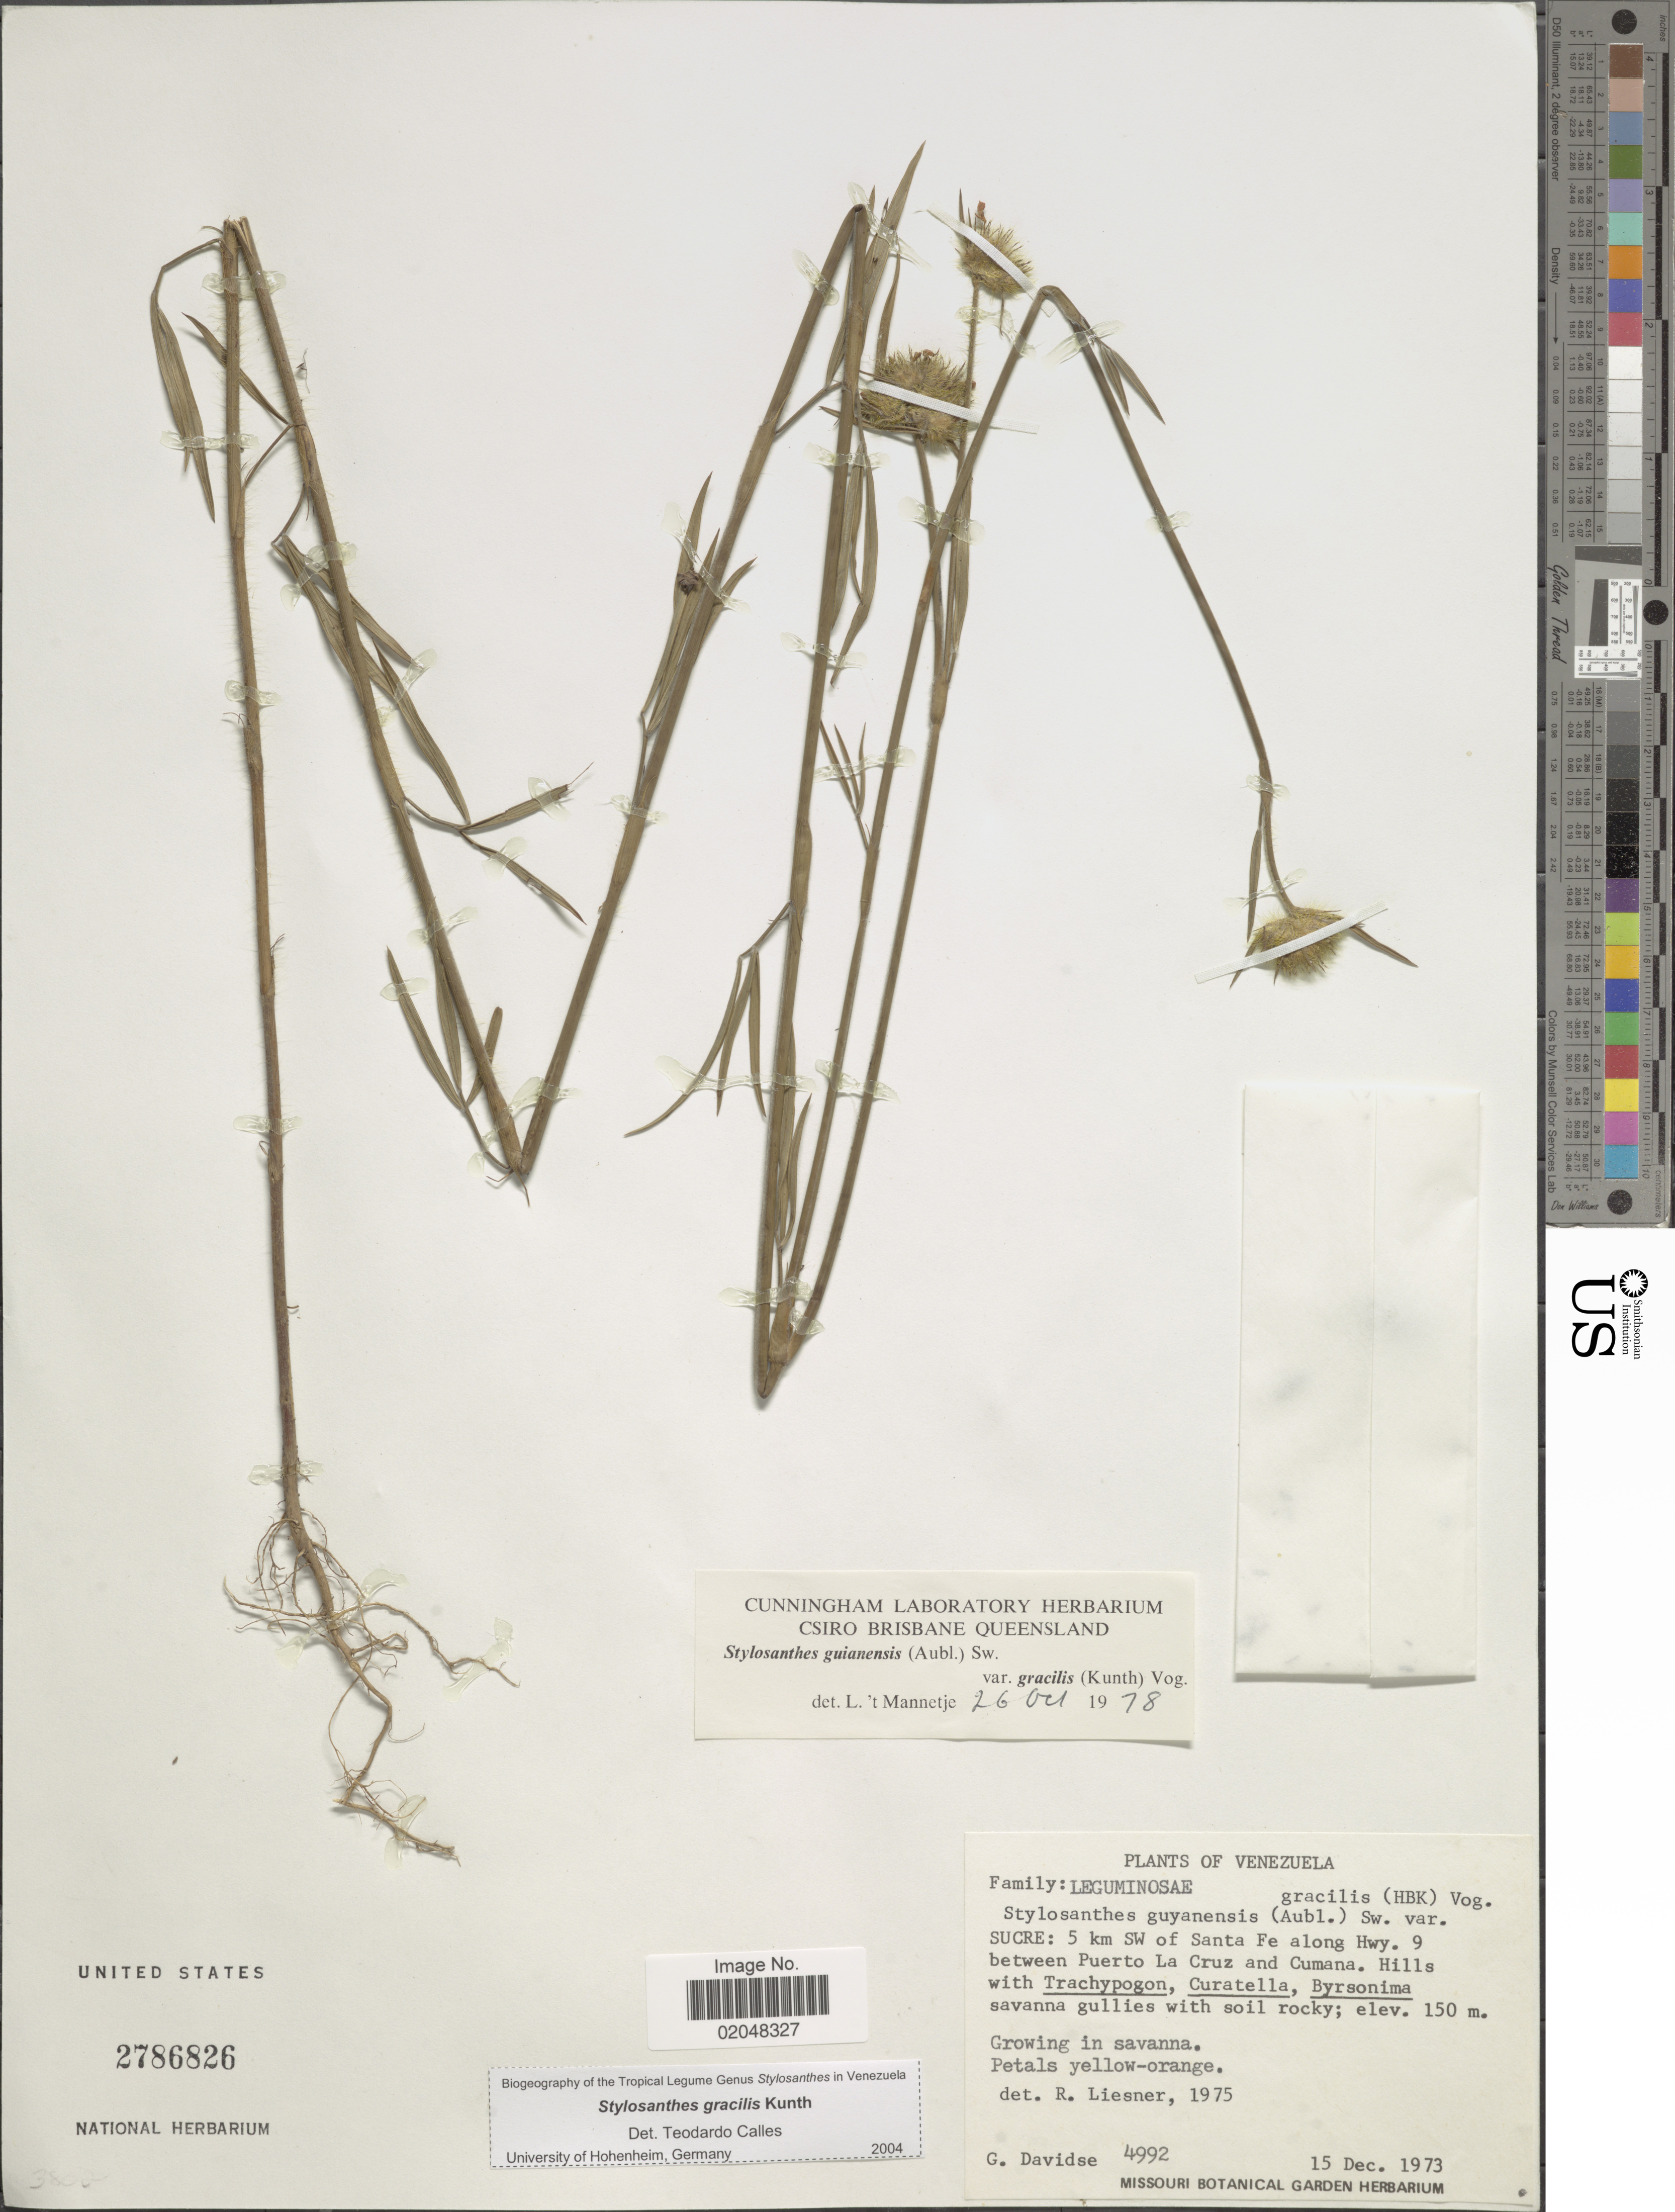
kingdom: Plantae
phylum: Tracheophyta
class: Magnoliopsida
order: Fabales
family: Fabaceae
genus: Stylosanthes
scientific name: Stylosanthes guianensis var. gracilis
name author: (Kunth) Vogel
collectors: G. Davidse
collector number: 4492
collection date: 1973-12-15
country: Colombia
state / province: Sucre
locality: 5 km SW of Santa Fe along Hwy. 9 between Puerto La Cruz and Cumana, hills.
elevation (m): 150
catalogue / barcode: US 278626